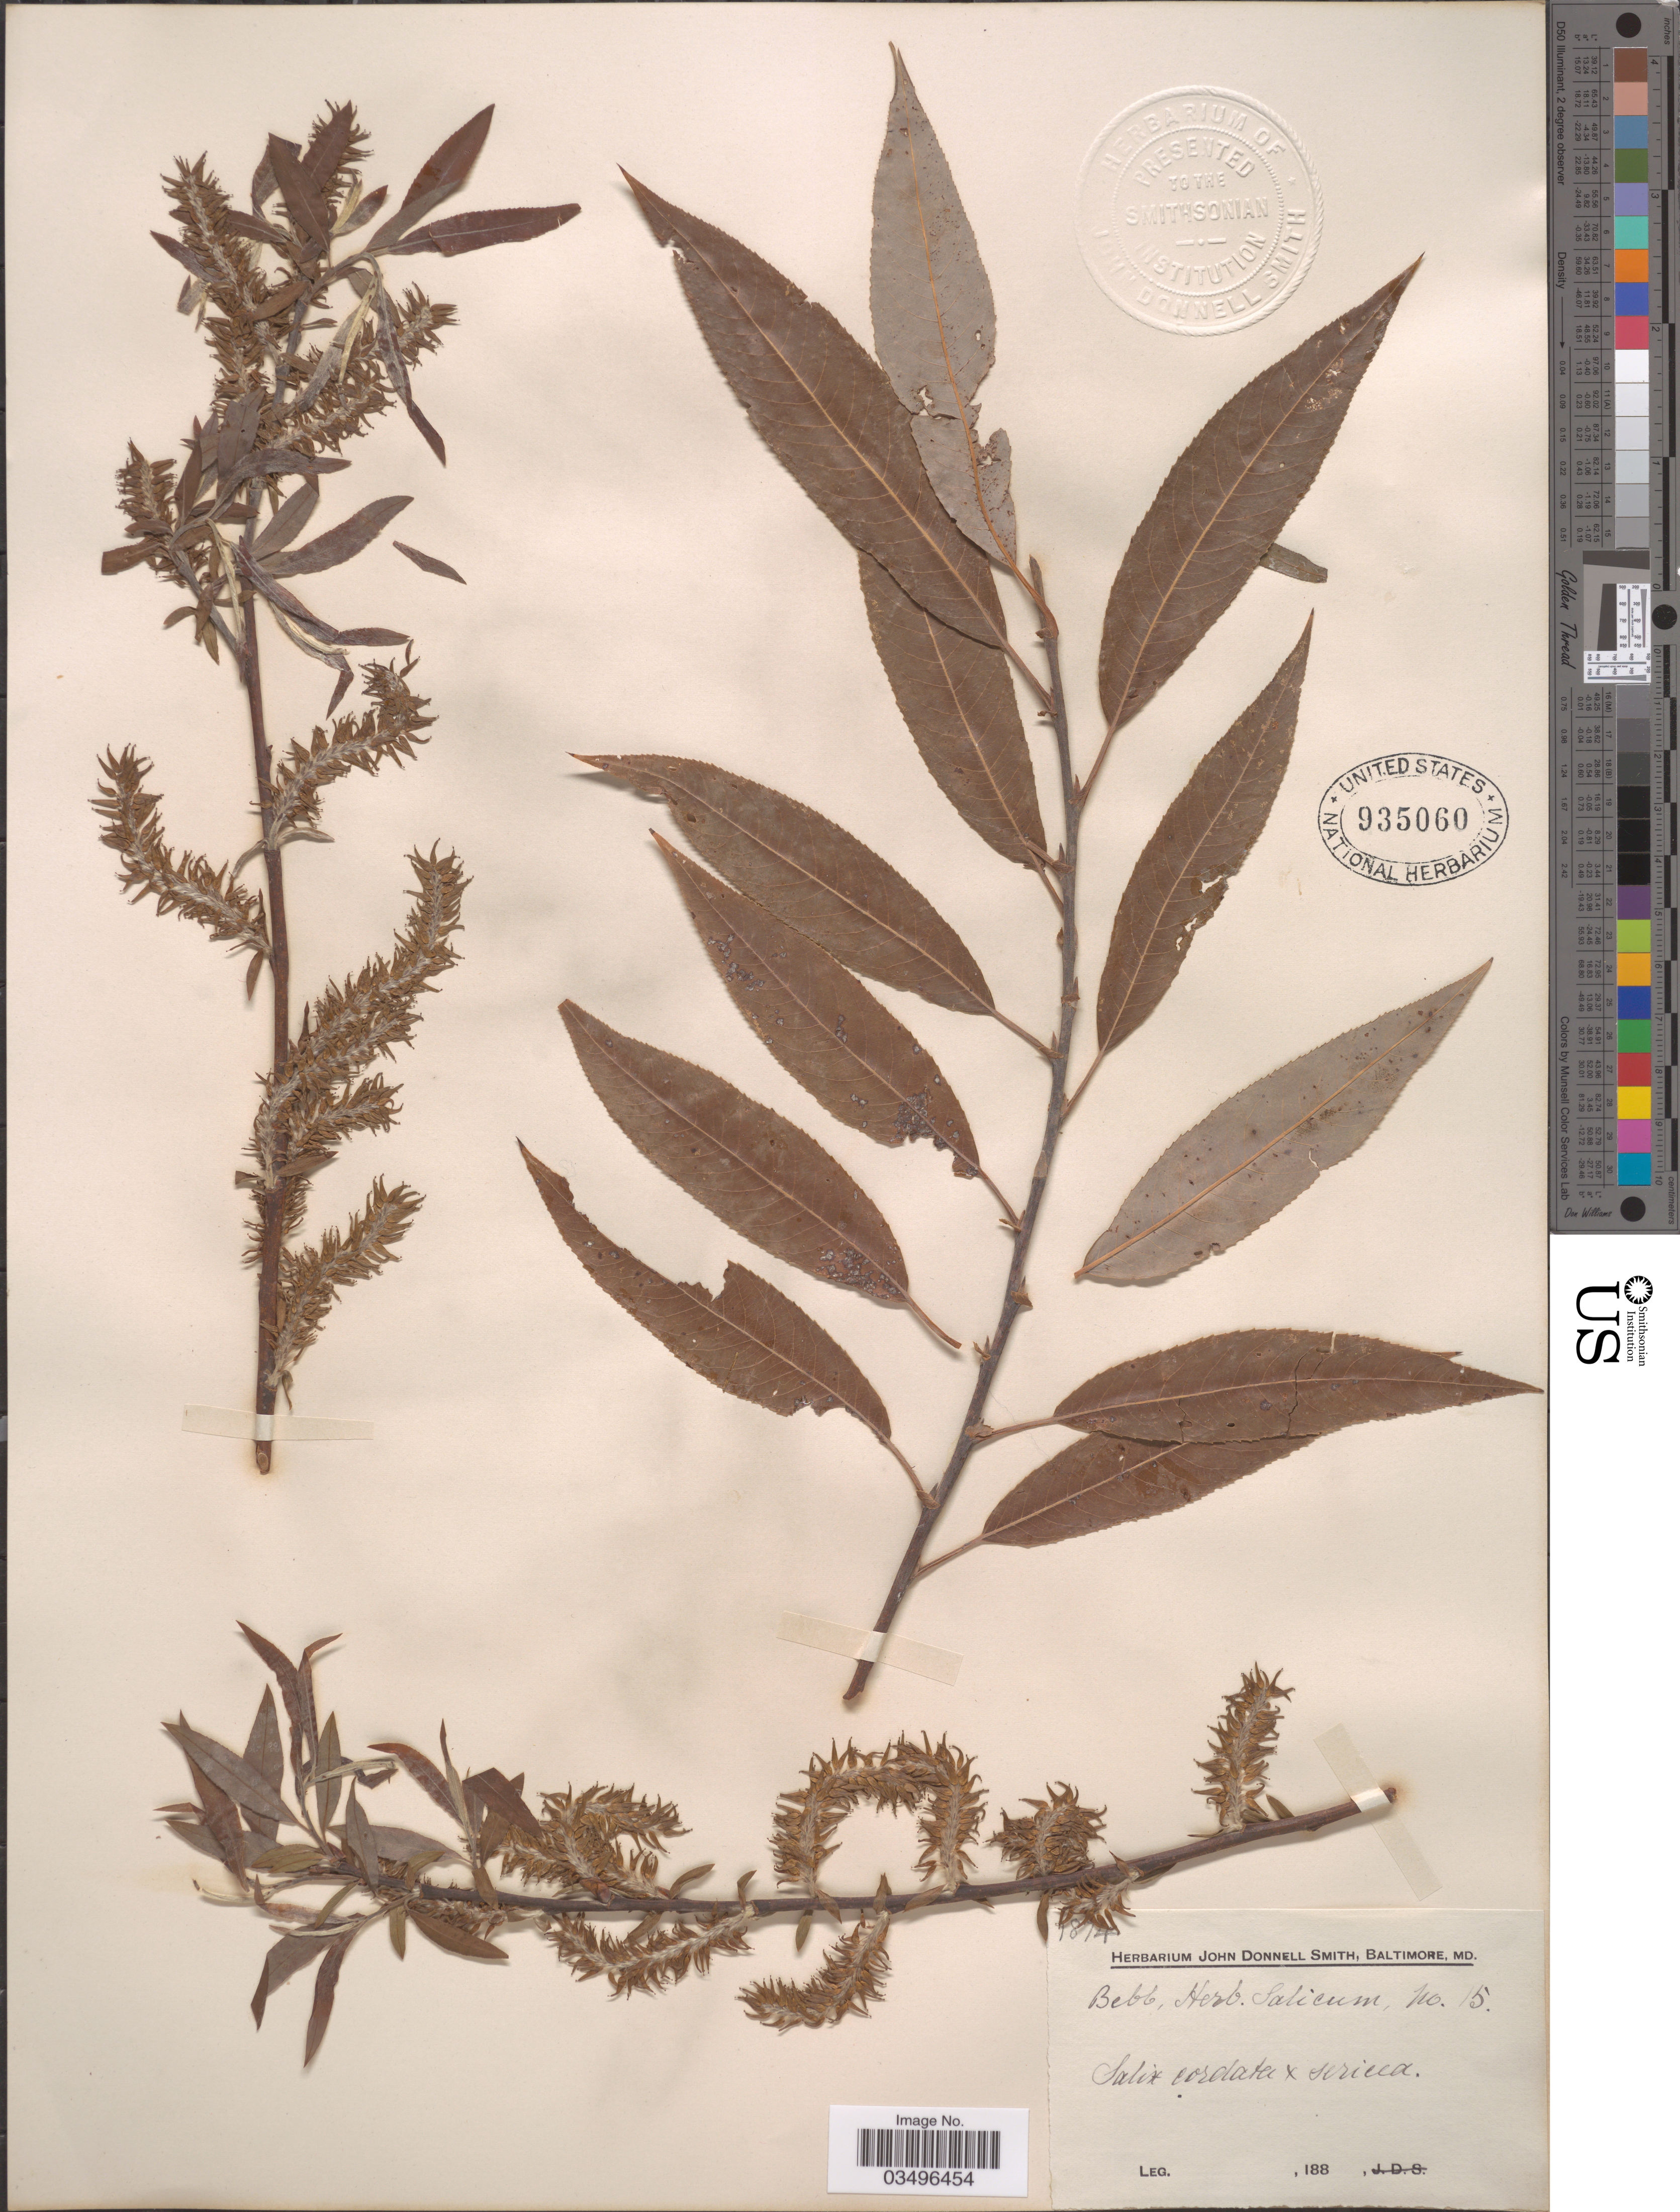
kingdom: Plantae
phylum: Tracheophyta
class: Magnoliopsida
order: Malpighiales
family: Salicaceae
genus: Salix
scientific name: Salix cordata x S. sericea Marshall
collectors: J. Donnell Smith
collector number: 15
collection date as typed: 188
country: United States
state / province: Maryland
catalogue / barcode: US 935060